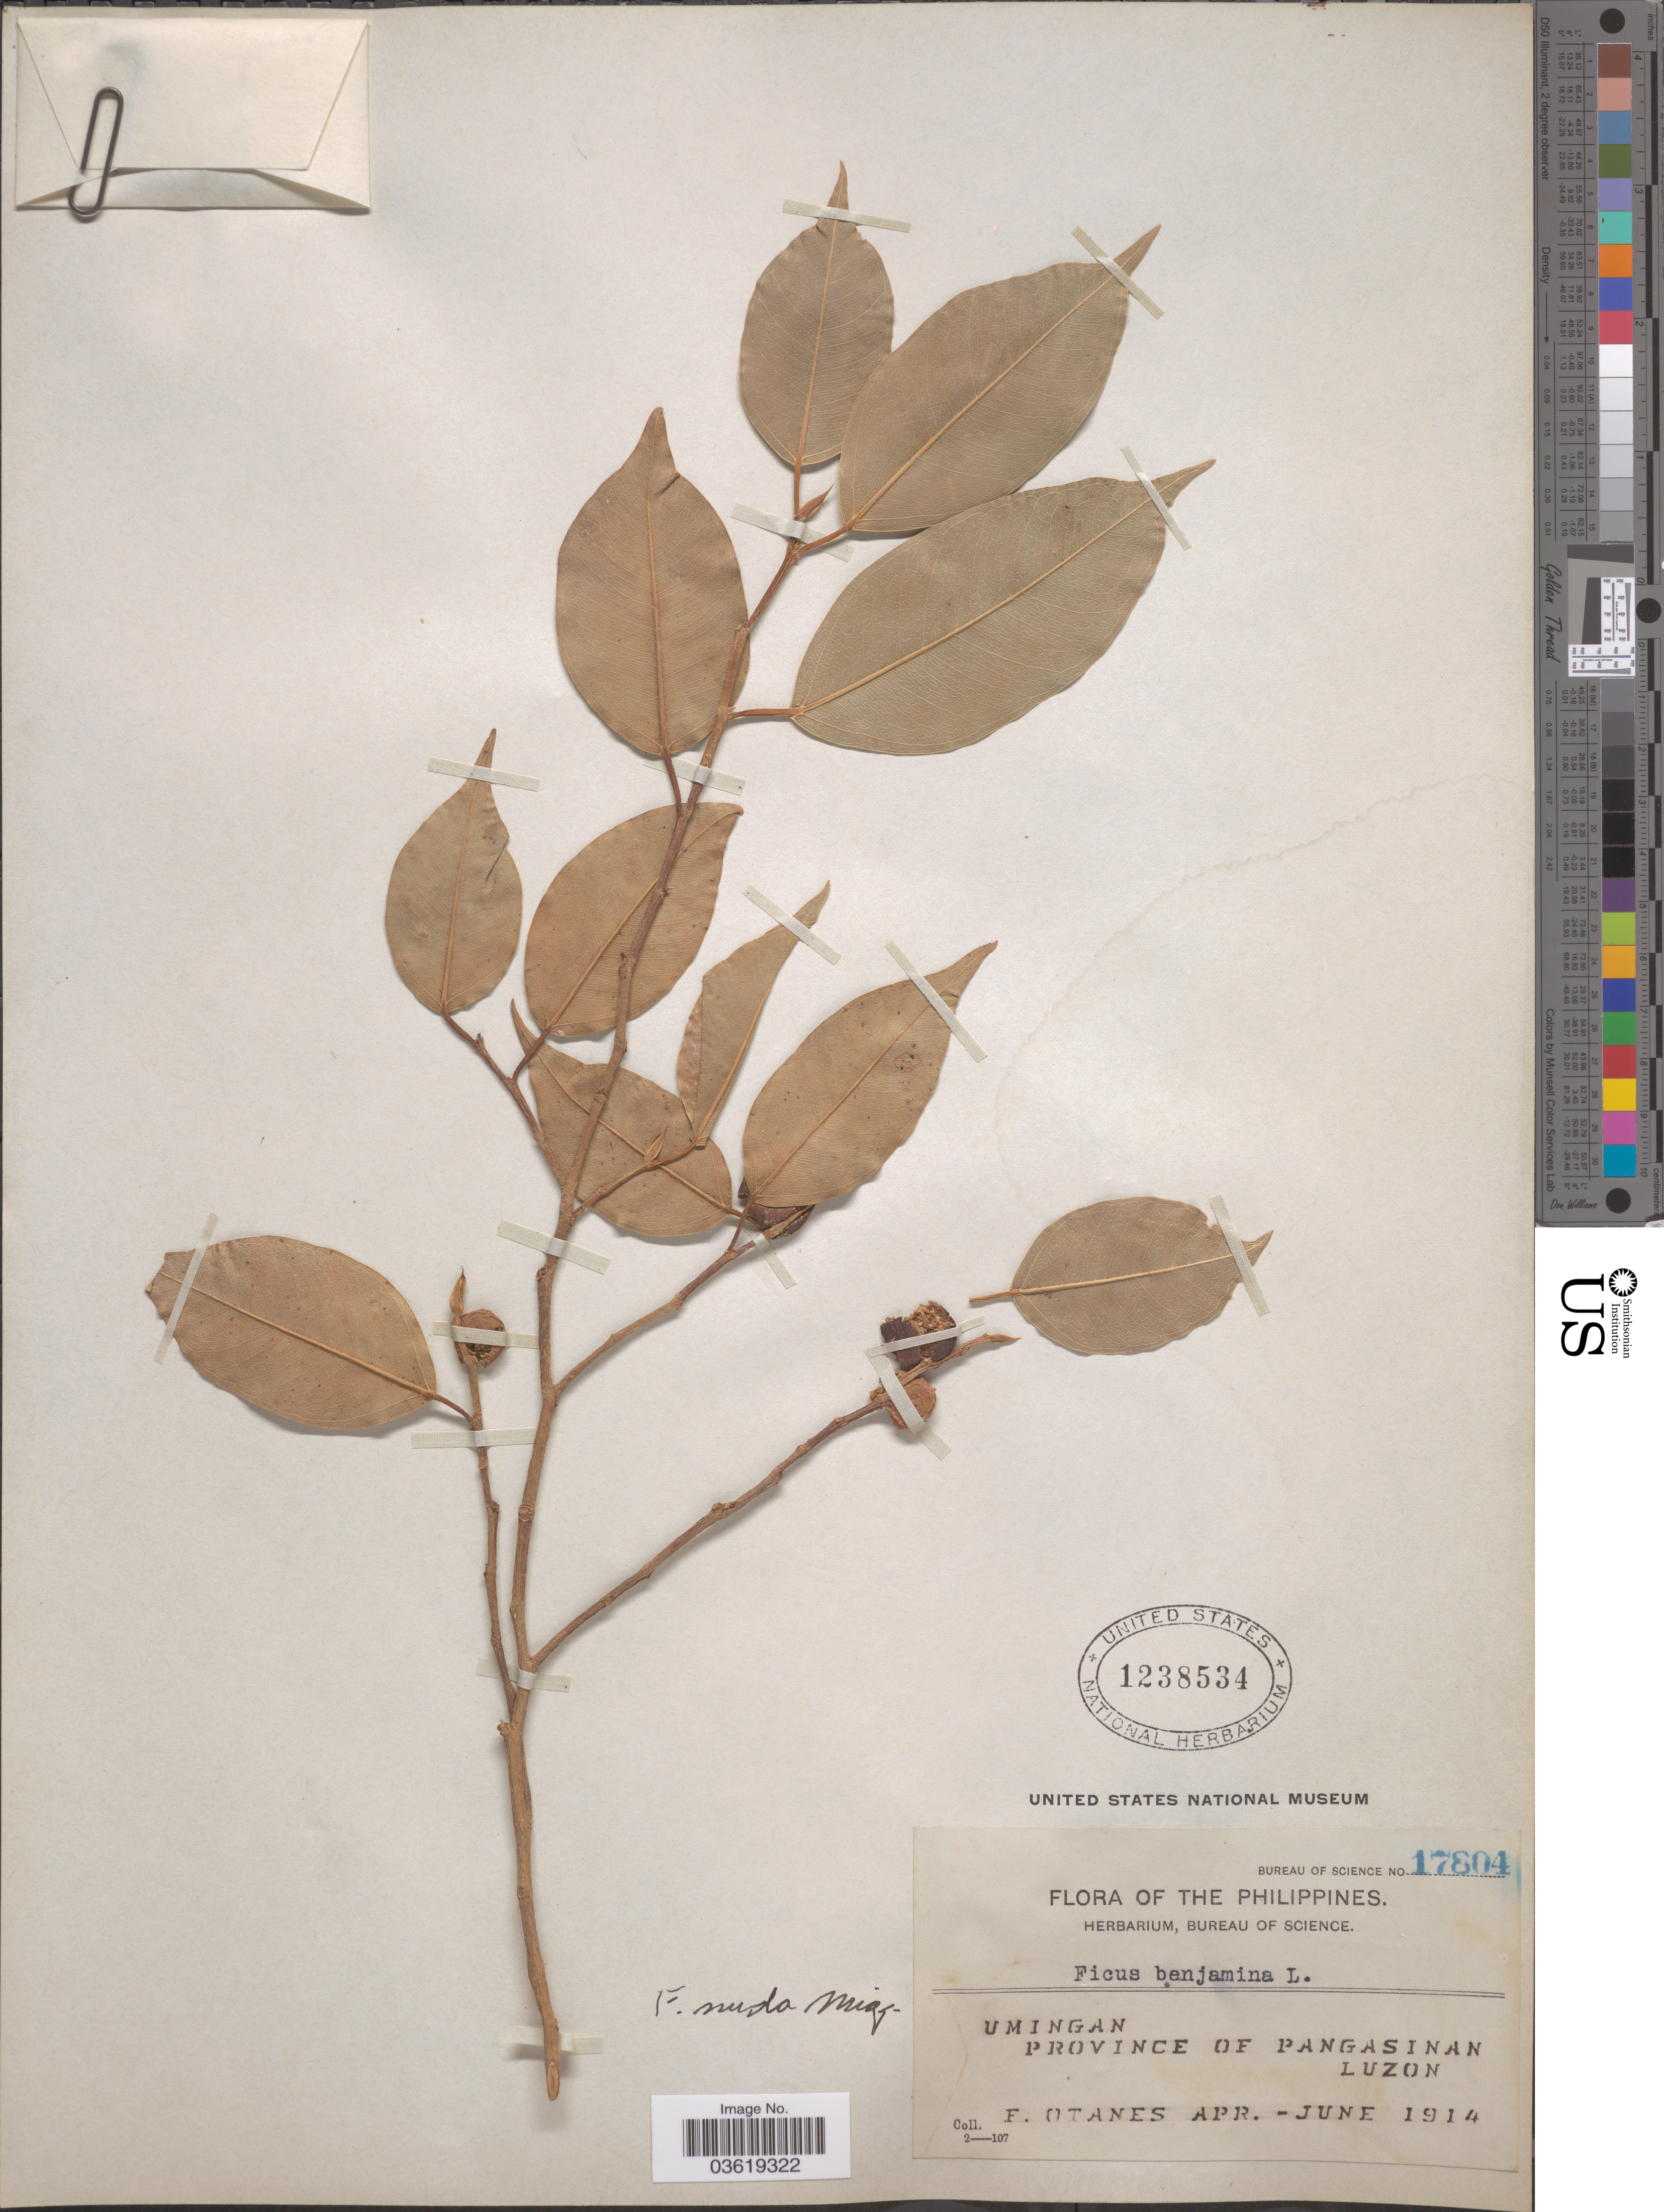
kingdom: Plantae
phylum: Tracheophyta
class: Magnoliopsida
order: Rosales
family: Moraceae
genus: Ficus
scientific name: Ficus nuda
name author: (Miq.) Miq.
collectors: F. Q. Otanes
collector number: Bureau of Science 17804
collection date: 1914-04/1914-06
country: Philippines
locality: Umingan, Province of Pangasinan, Luzon.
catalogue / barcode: US 1238534